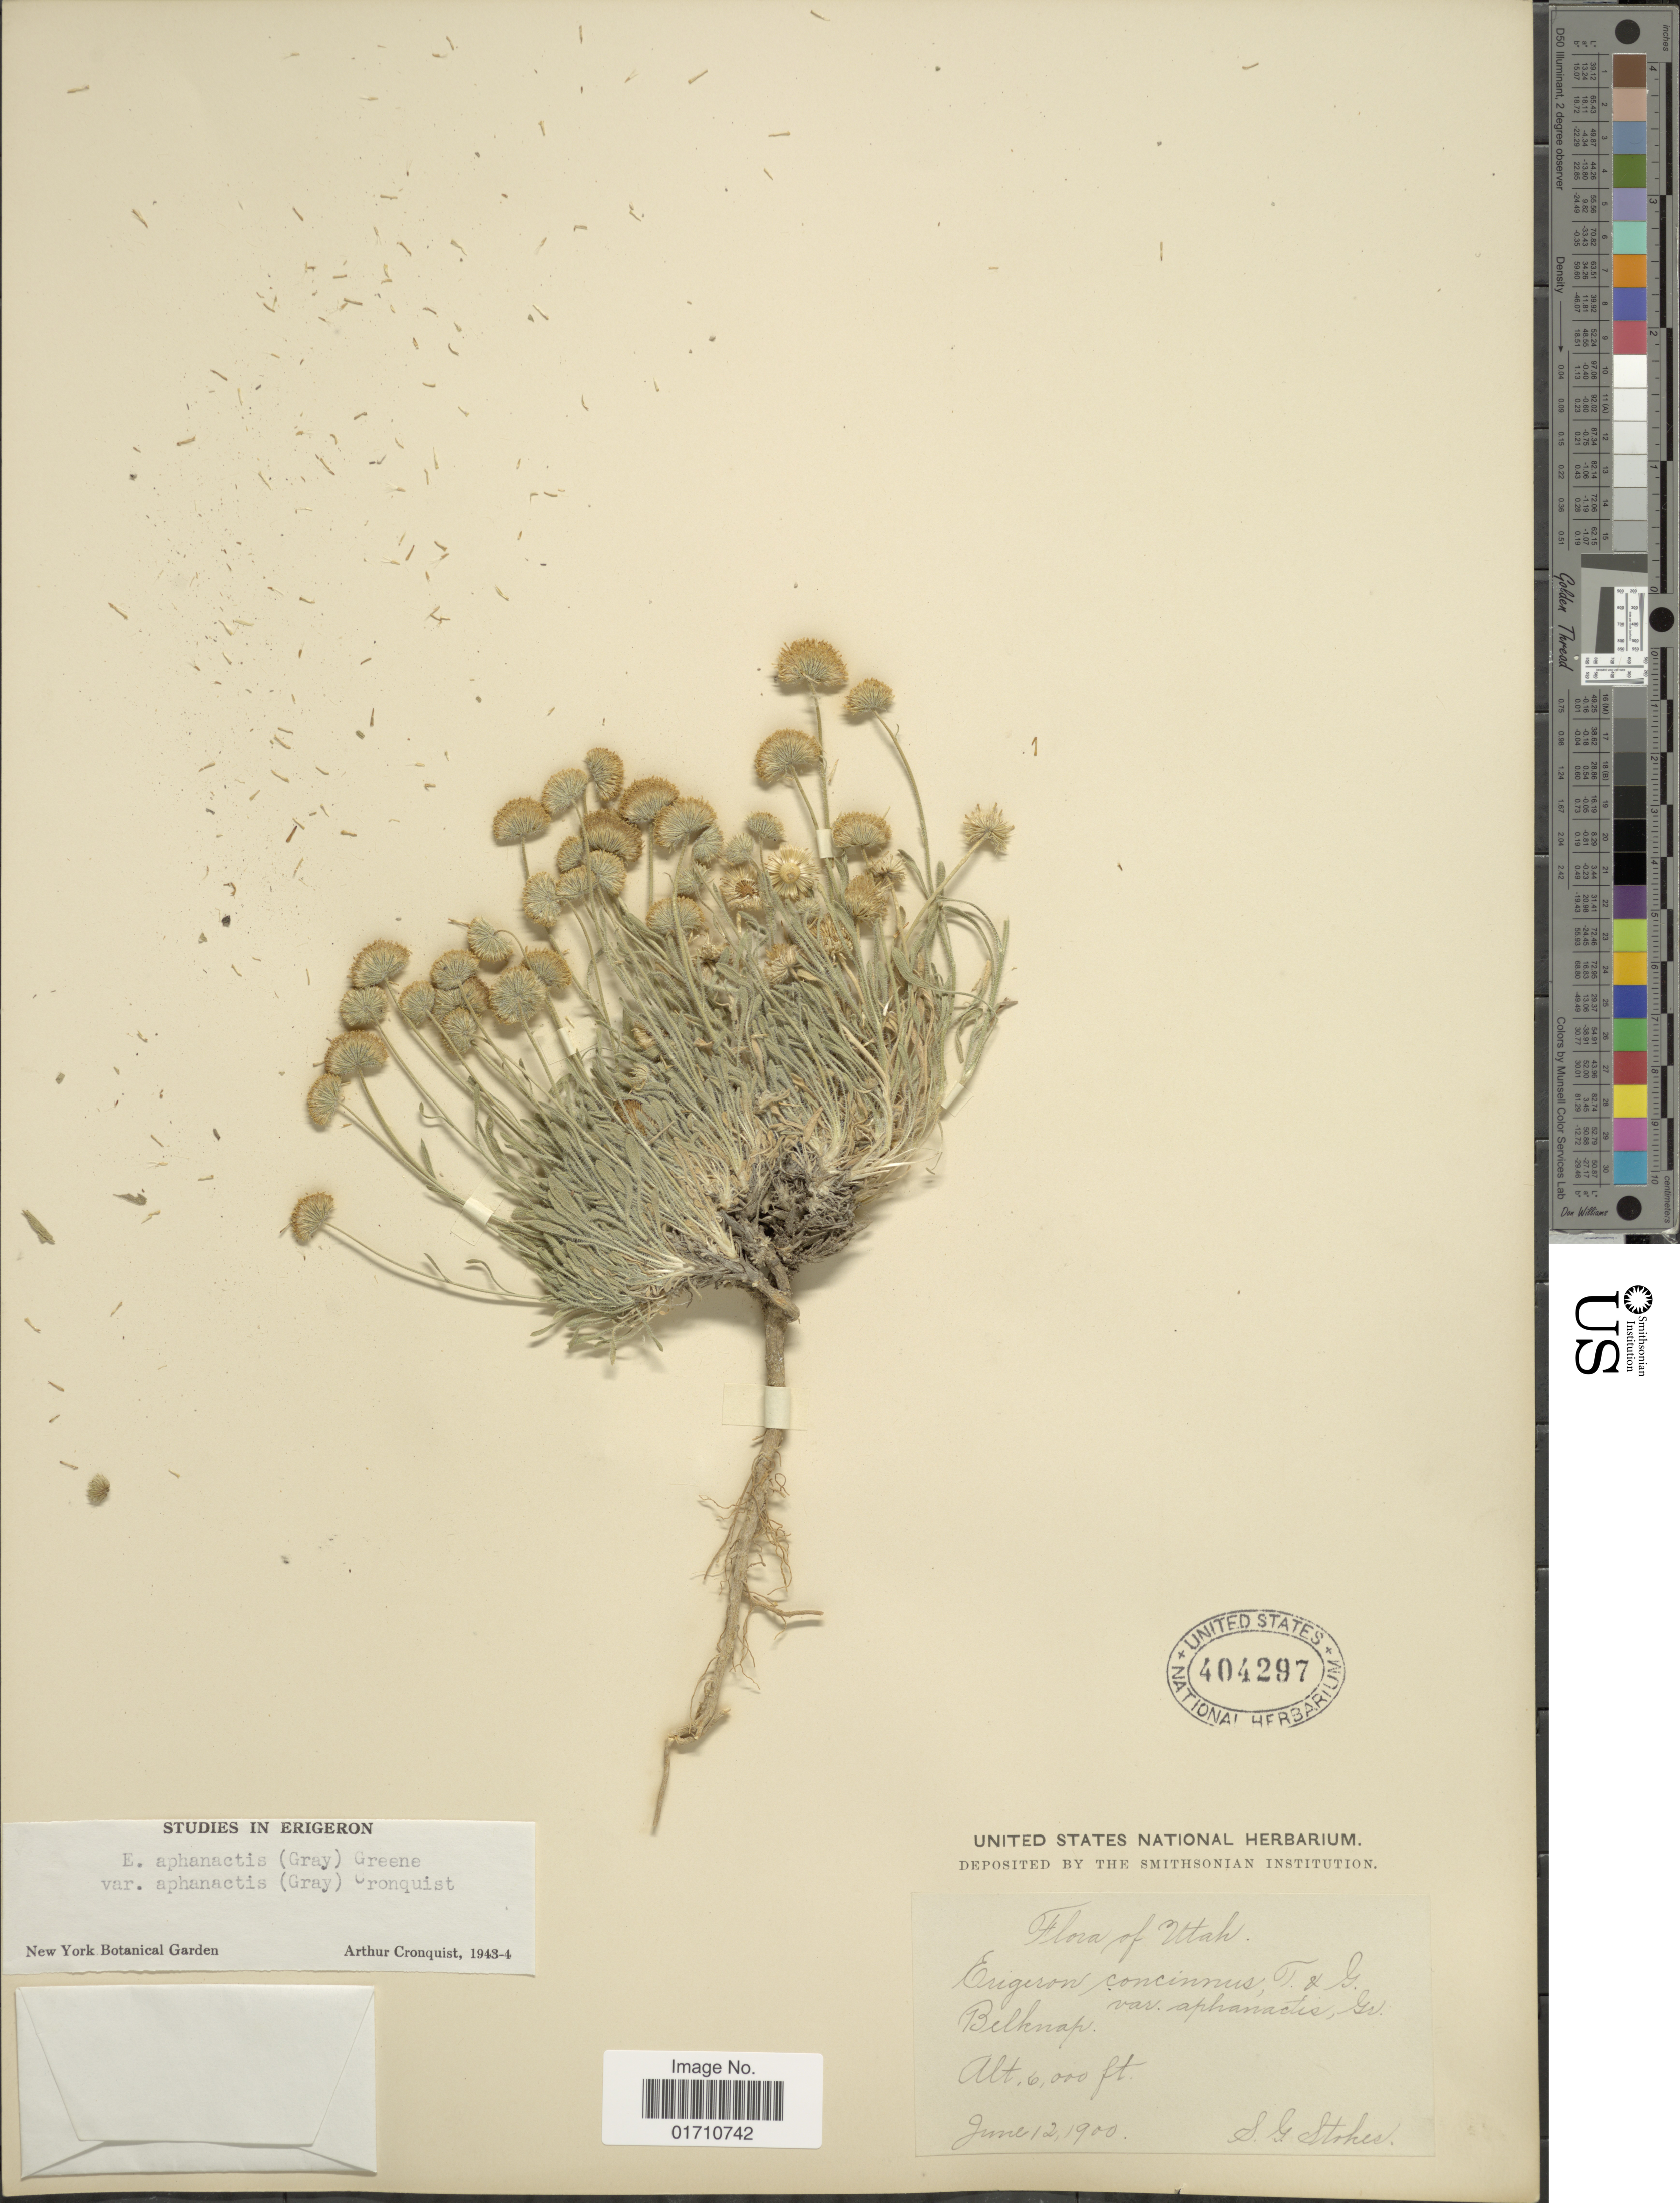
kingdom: Plantae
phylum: Tracheophyta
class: Magnoliopsida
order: Asterales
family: Asteraceae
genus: Erigeron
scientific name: Erigeron aphanactis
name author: (A. Gray) Greene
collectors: S. G. Stokes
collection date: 1900-06-12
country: United States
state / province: Utah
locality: Belknap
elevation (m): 1829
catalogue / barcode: US 404297